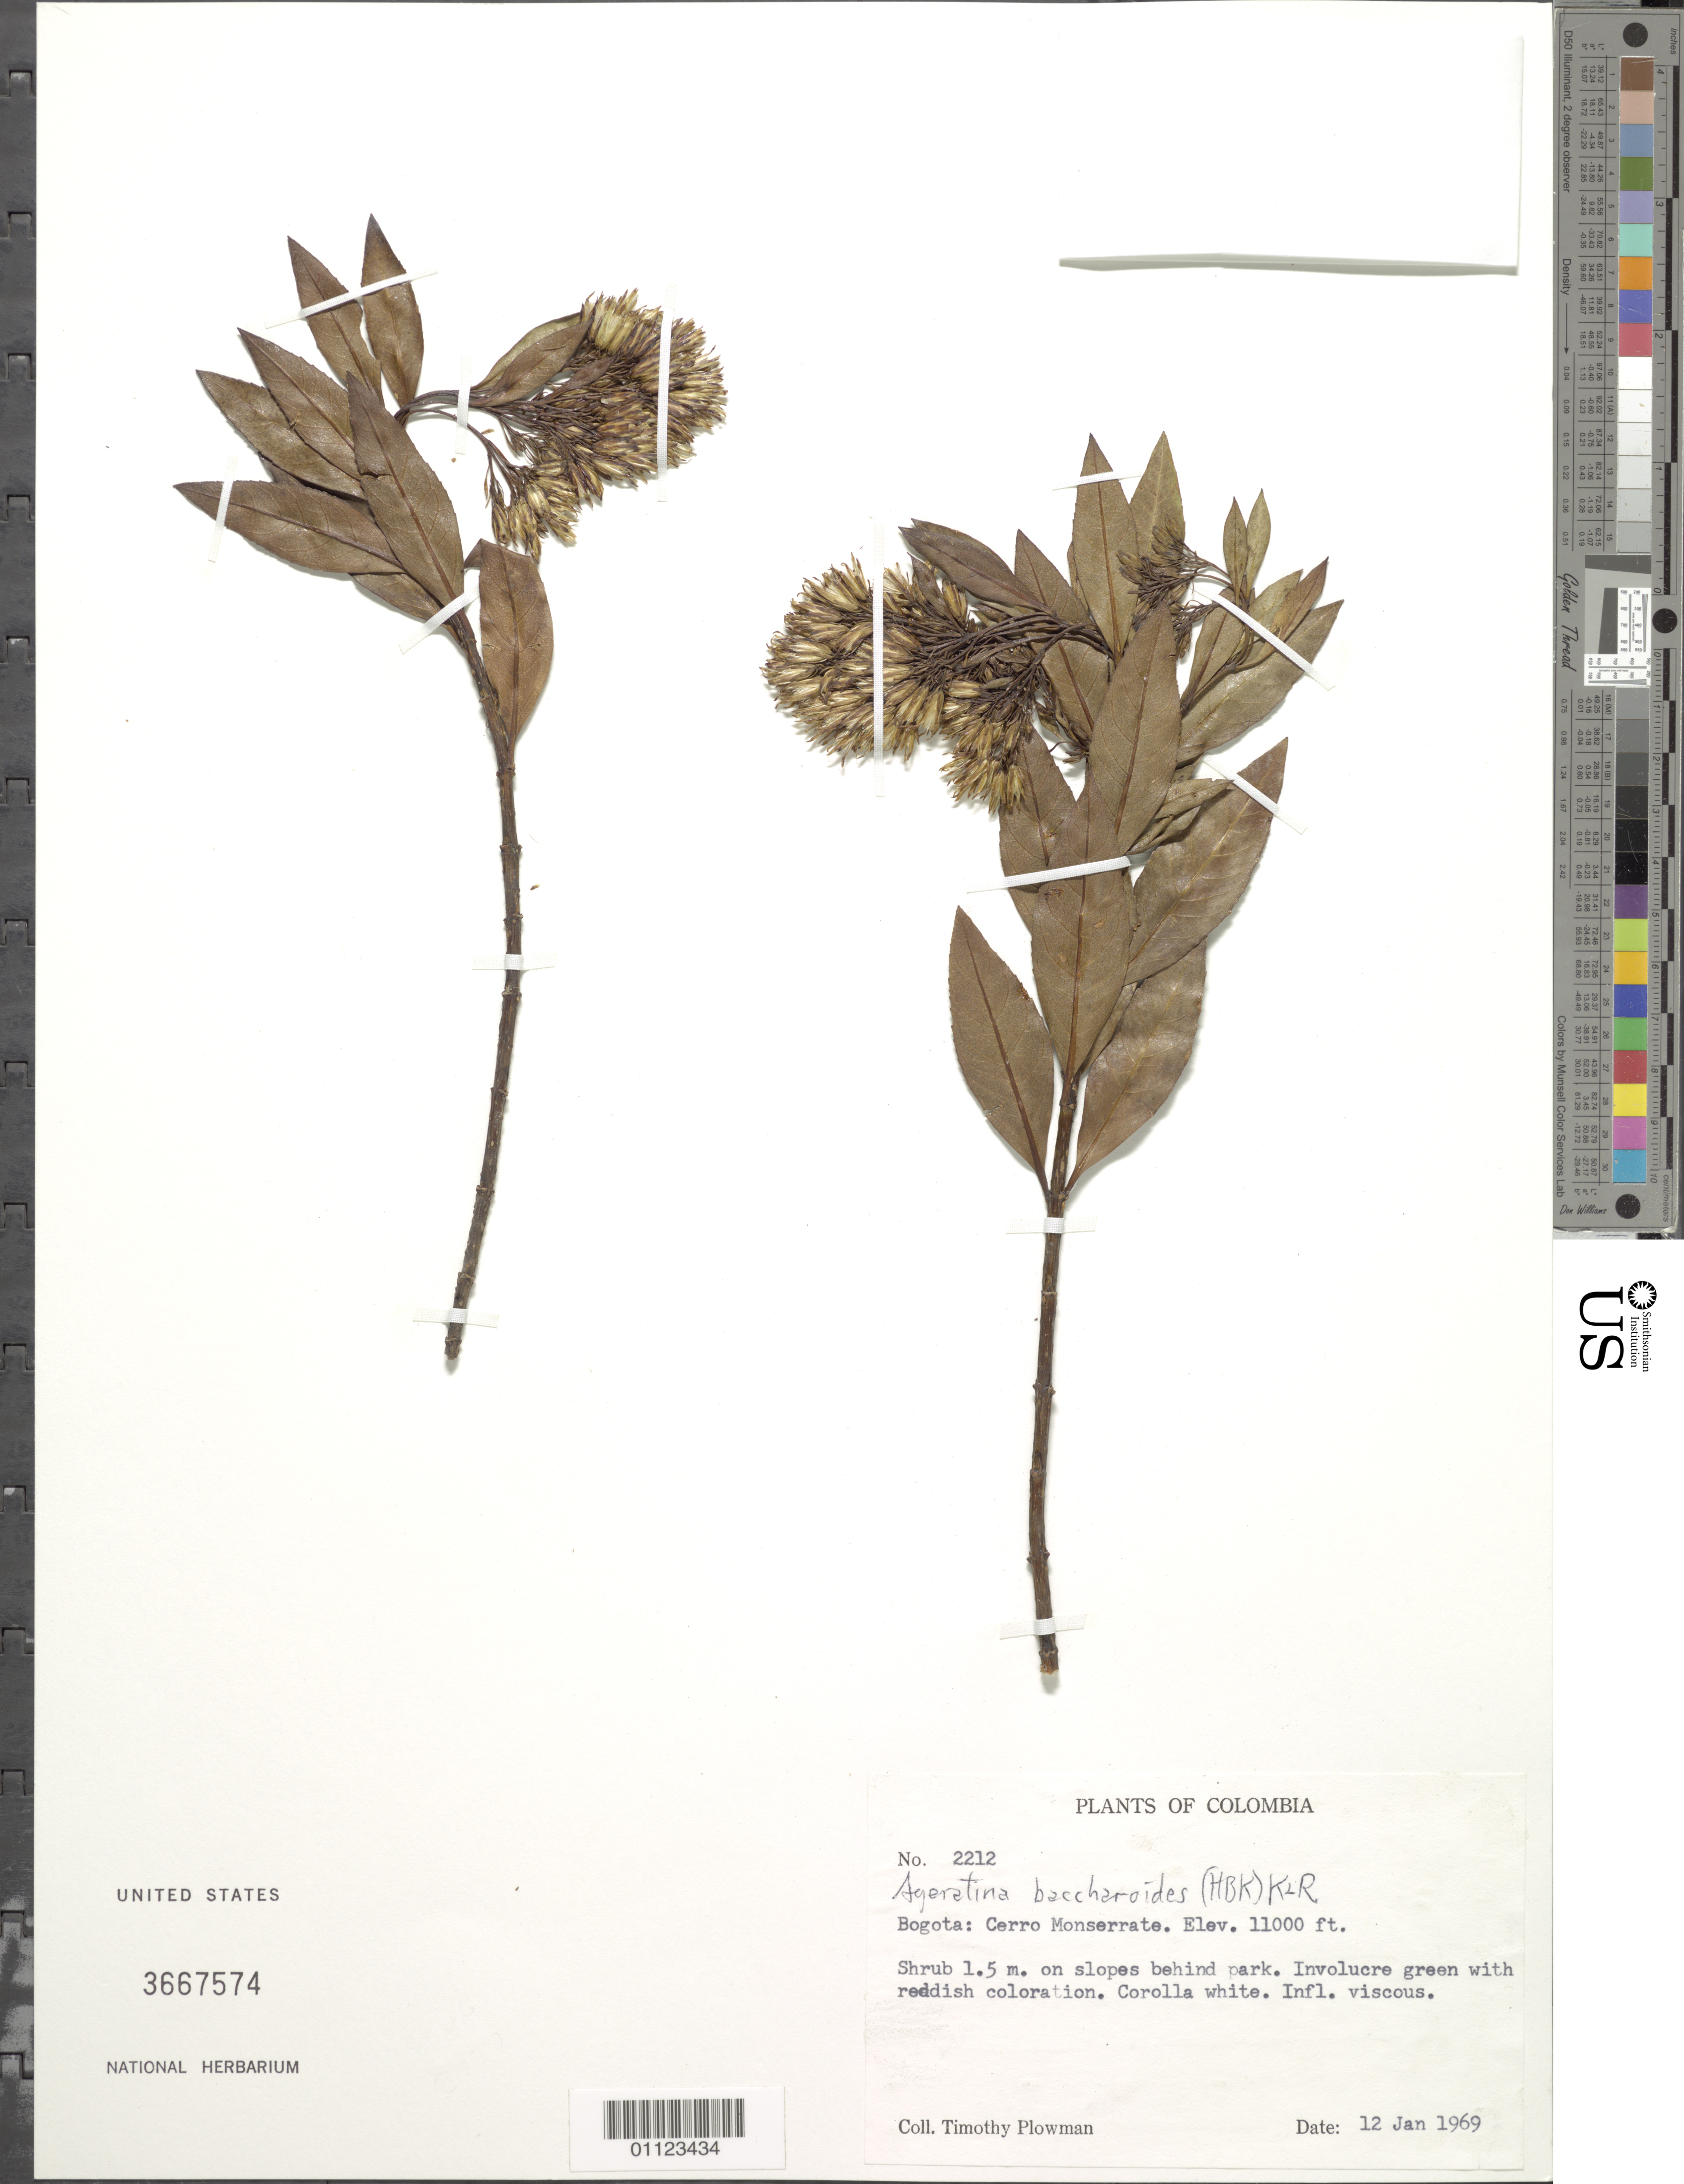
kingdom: Plantae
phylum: Tracheophyta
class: Magnoliopsida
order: Asterales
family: Asteraceae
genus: Ageratina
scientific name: Ageratina baccharoides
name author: (Kunth) R.M. King & H. Rob.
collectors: T. Plowman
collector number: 2212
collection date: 1969-01-12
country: Colombia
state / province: Cundinamarca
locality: Bogota: Cerro Monserrate.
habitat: Slopes behind park.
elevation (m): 3353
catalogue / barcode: US 3667574